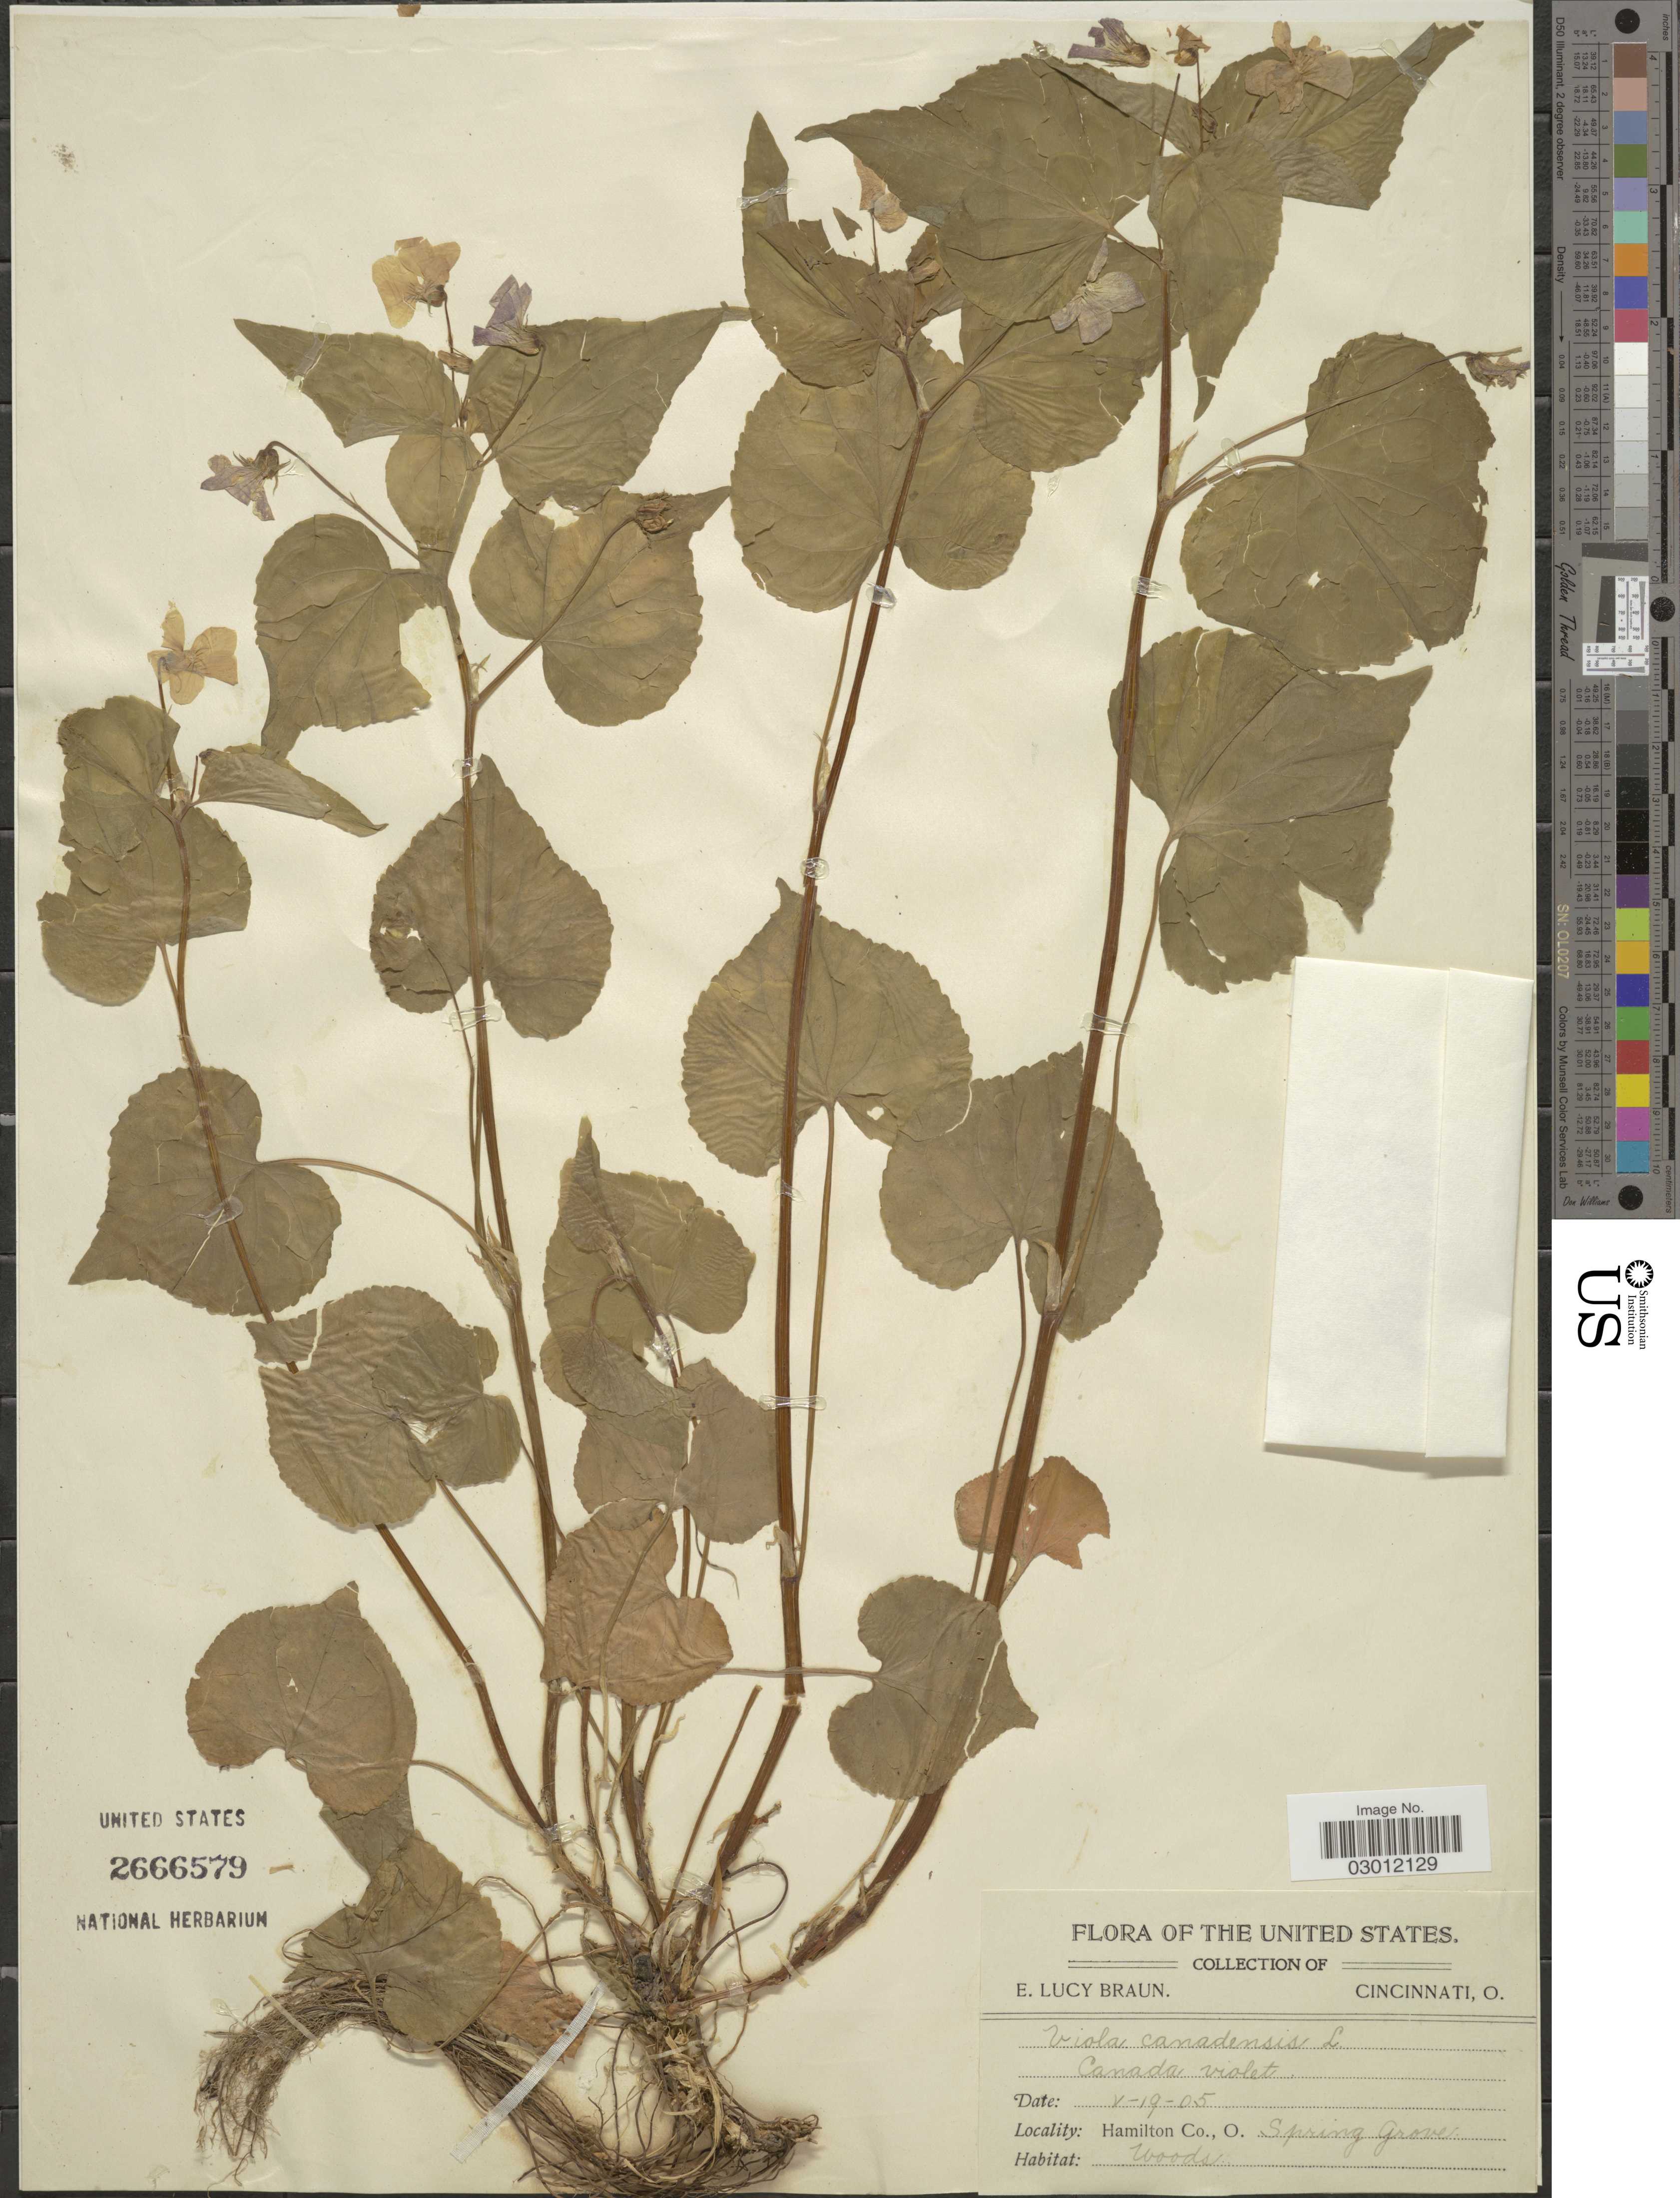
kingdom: Plantae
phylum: Tracheophyta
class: Magnoliopsida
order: Malpighiales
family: Violaceae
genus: Viola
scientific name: Viola canadensis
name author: L.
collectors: E. L. Braun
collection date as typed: Transcribed d/m/y: 19/5/5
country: United States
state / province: Ohio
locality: Hamilton Co., O. Spring Grove.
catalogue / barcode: US 2666579